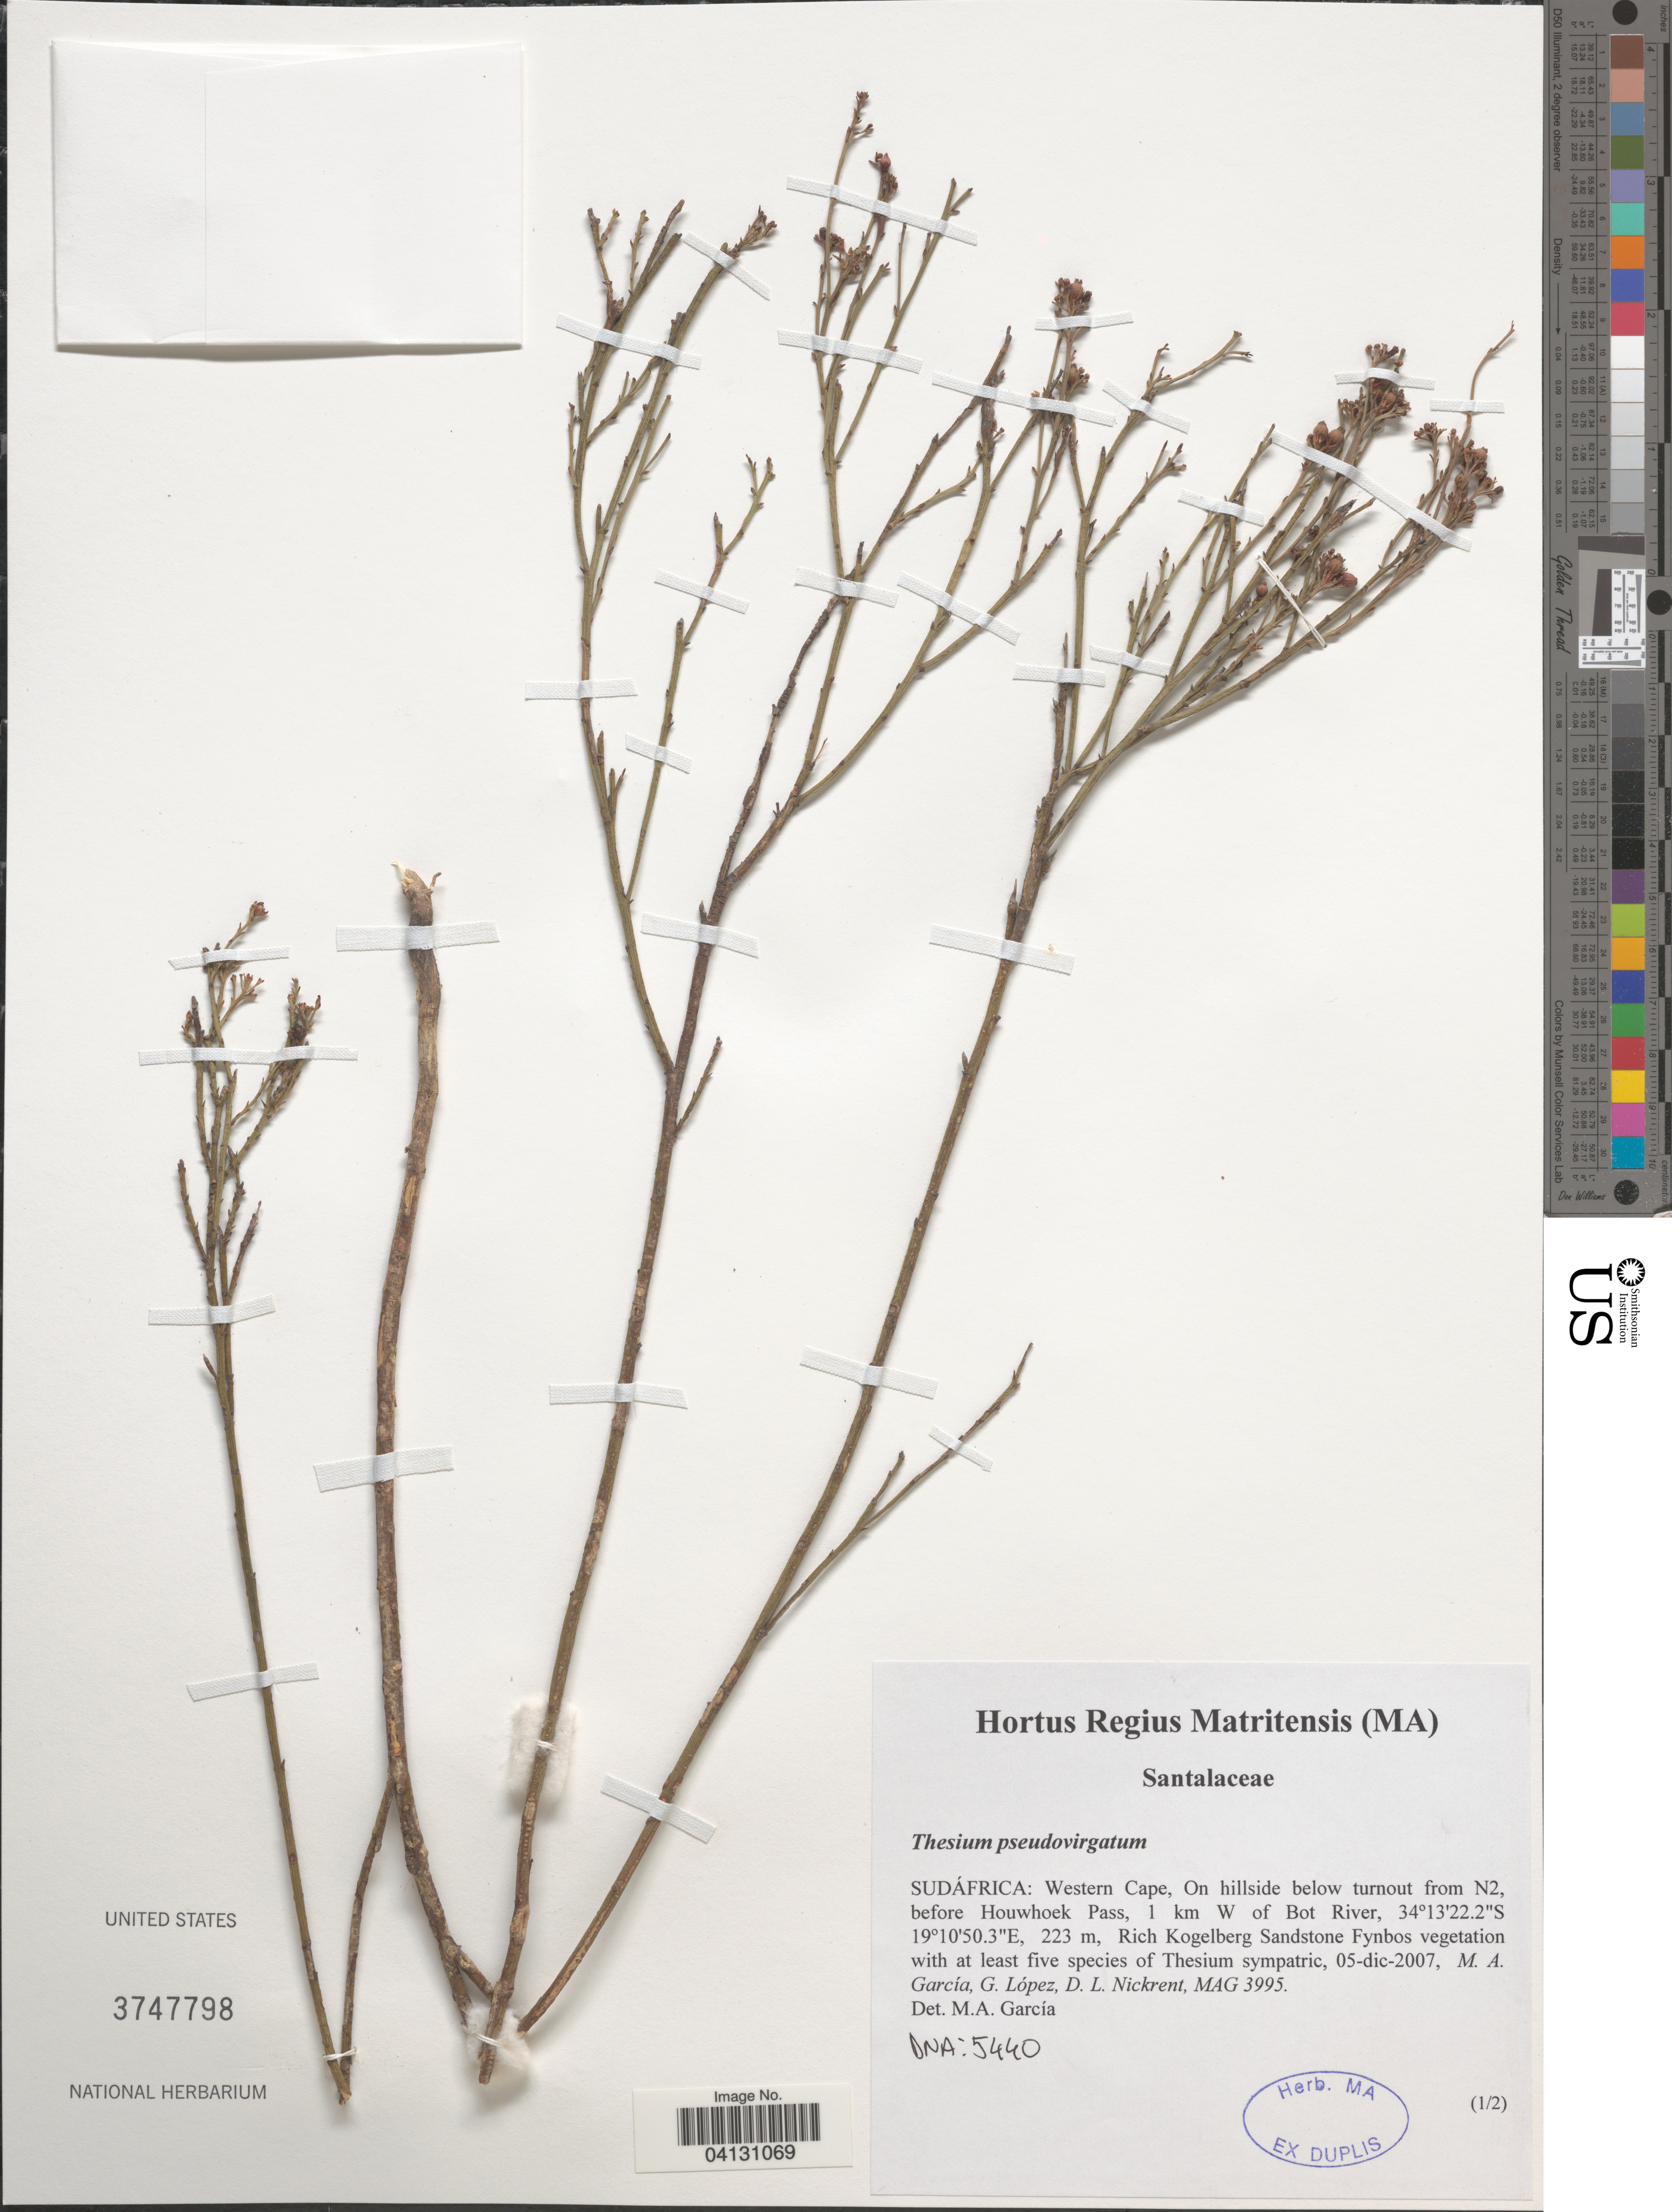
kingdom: Plantae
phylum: Tracheophyta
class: Magnoliopsida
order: Santalales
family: Thesiaceae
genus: Thesium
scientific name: Thesium pseudovirgatum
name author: Levyns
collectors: M. A. García, G. López & D. Nickrent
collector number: MAG3995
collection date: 2007-12-05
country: South Africa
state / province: Western Cape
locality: Sudáfrica: On hillside below turnout from N2, before Houwhoek Pass, 1 km W of Bot River. Rich Kogelberg Sandstone Fynbos vegetation.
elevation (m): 223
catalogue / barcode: US 3747798